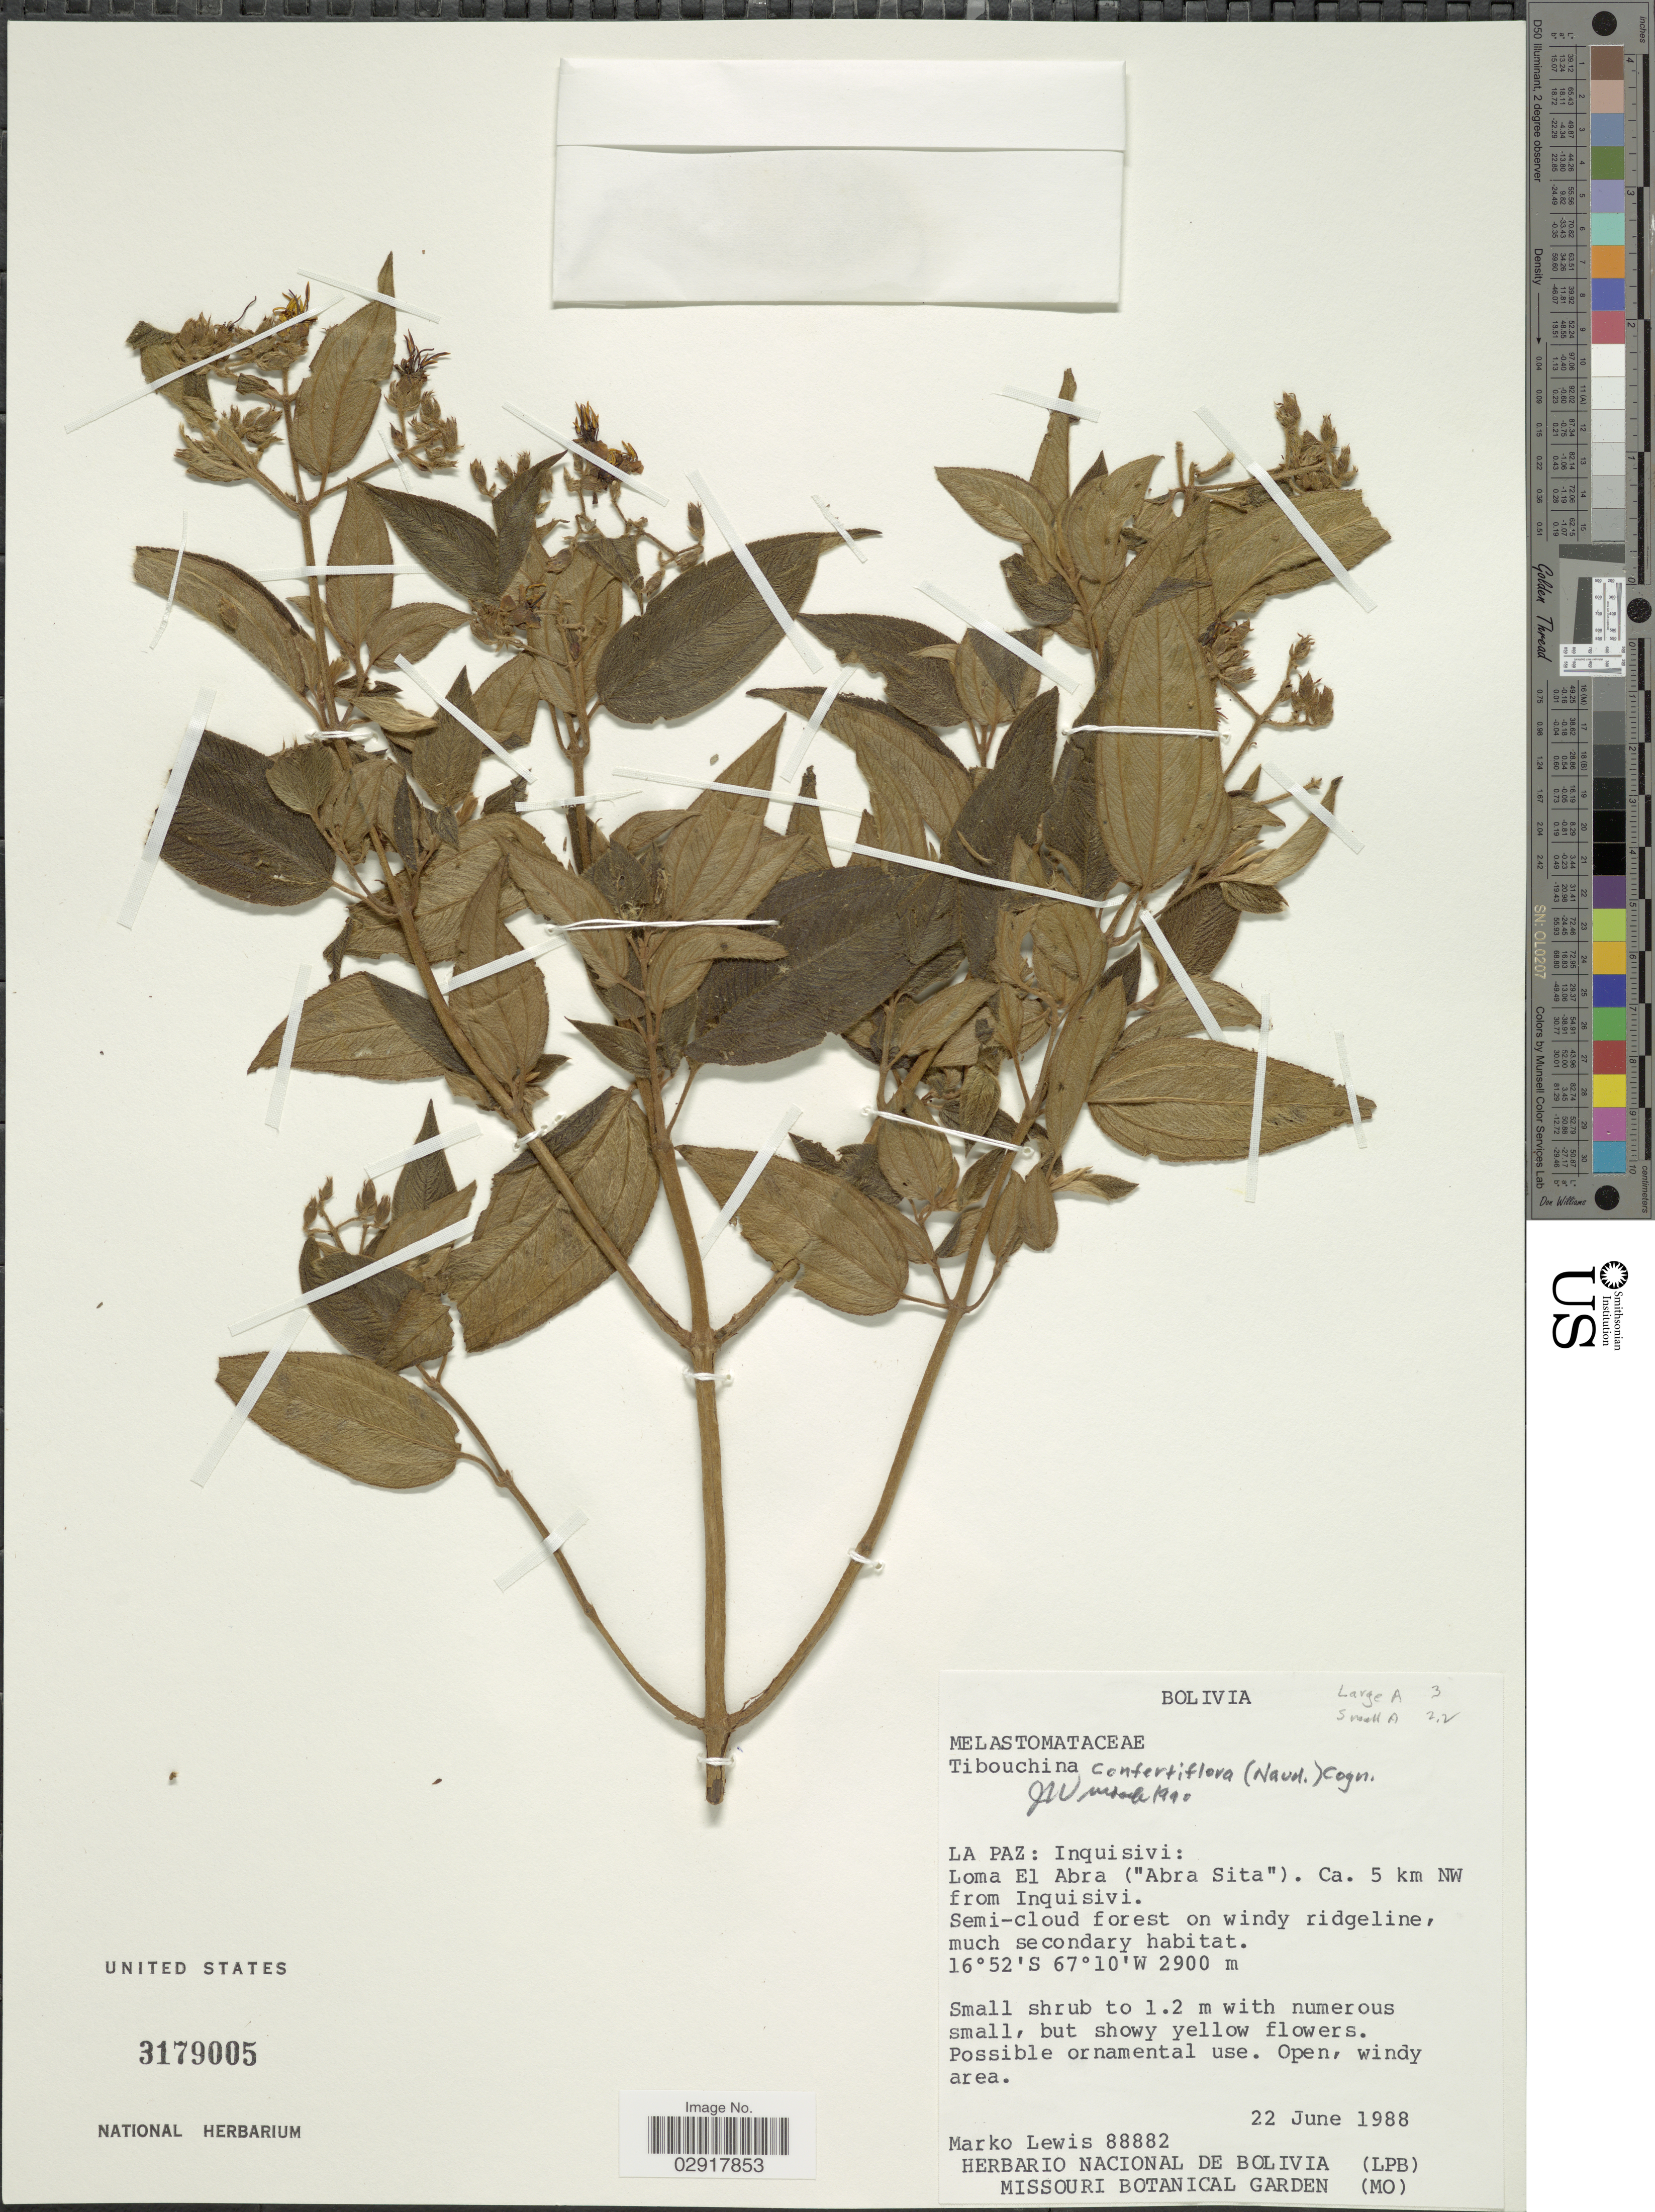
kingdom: Plantae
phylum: Tracheophyta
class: Magnoliopsida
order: Myrtales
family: Melastomataceae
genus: Chaetogastra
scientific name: Chaetogastra confertiflora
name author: (Naudin) P.J.F. Guim. & Michelang.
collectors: M. A. Lewis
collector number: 88882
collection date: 1988-06-22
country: Bolivia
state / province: La Paz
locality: Inquisivi: Loma El Abra ("Abra Sita"). Ca. 5 km NW from Inquisivi.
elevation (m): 2900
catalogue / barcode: US 3179005